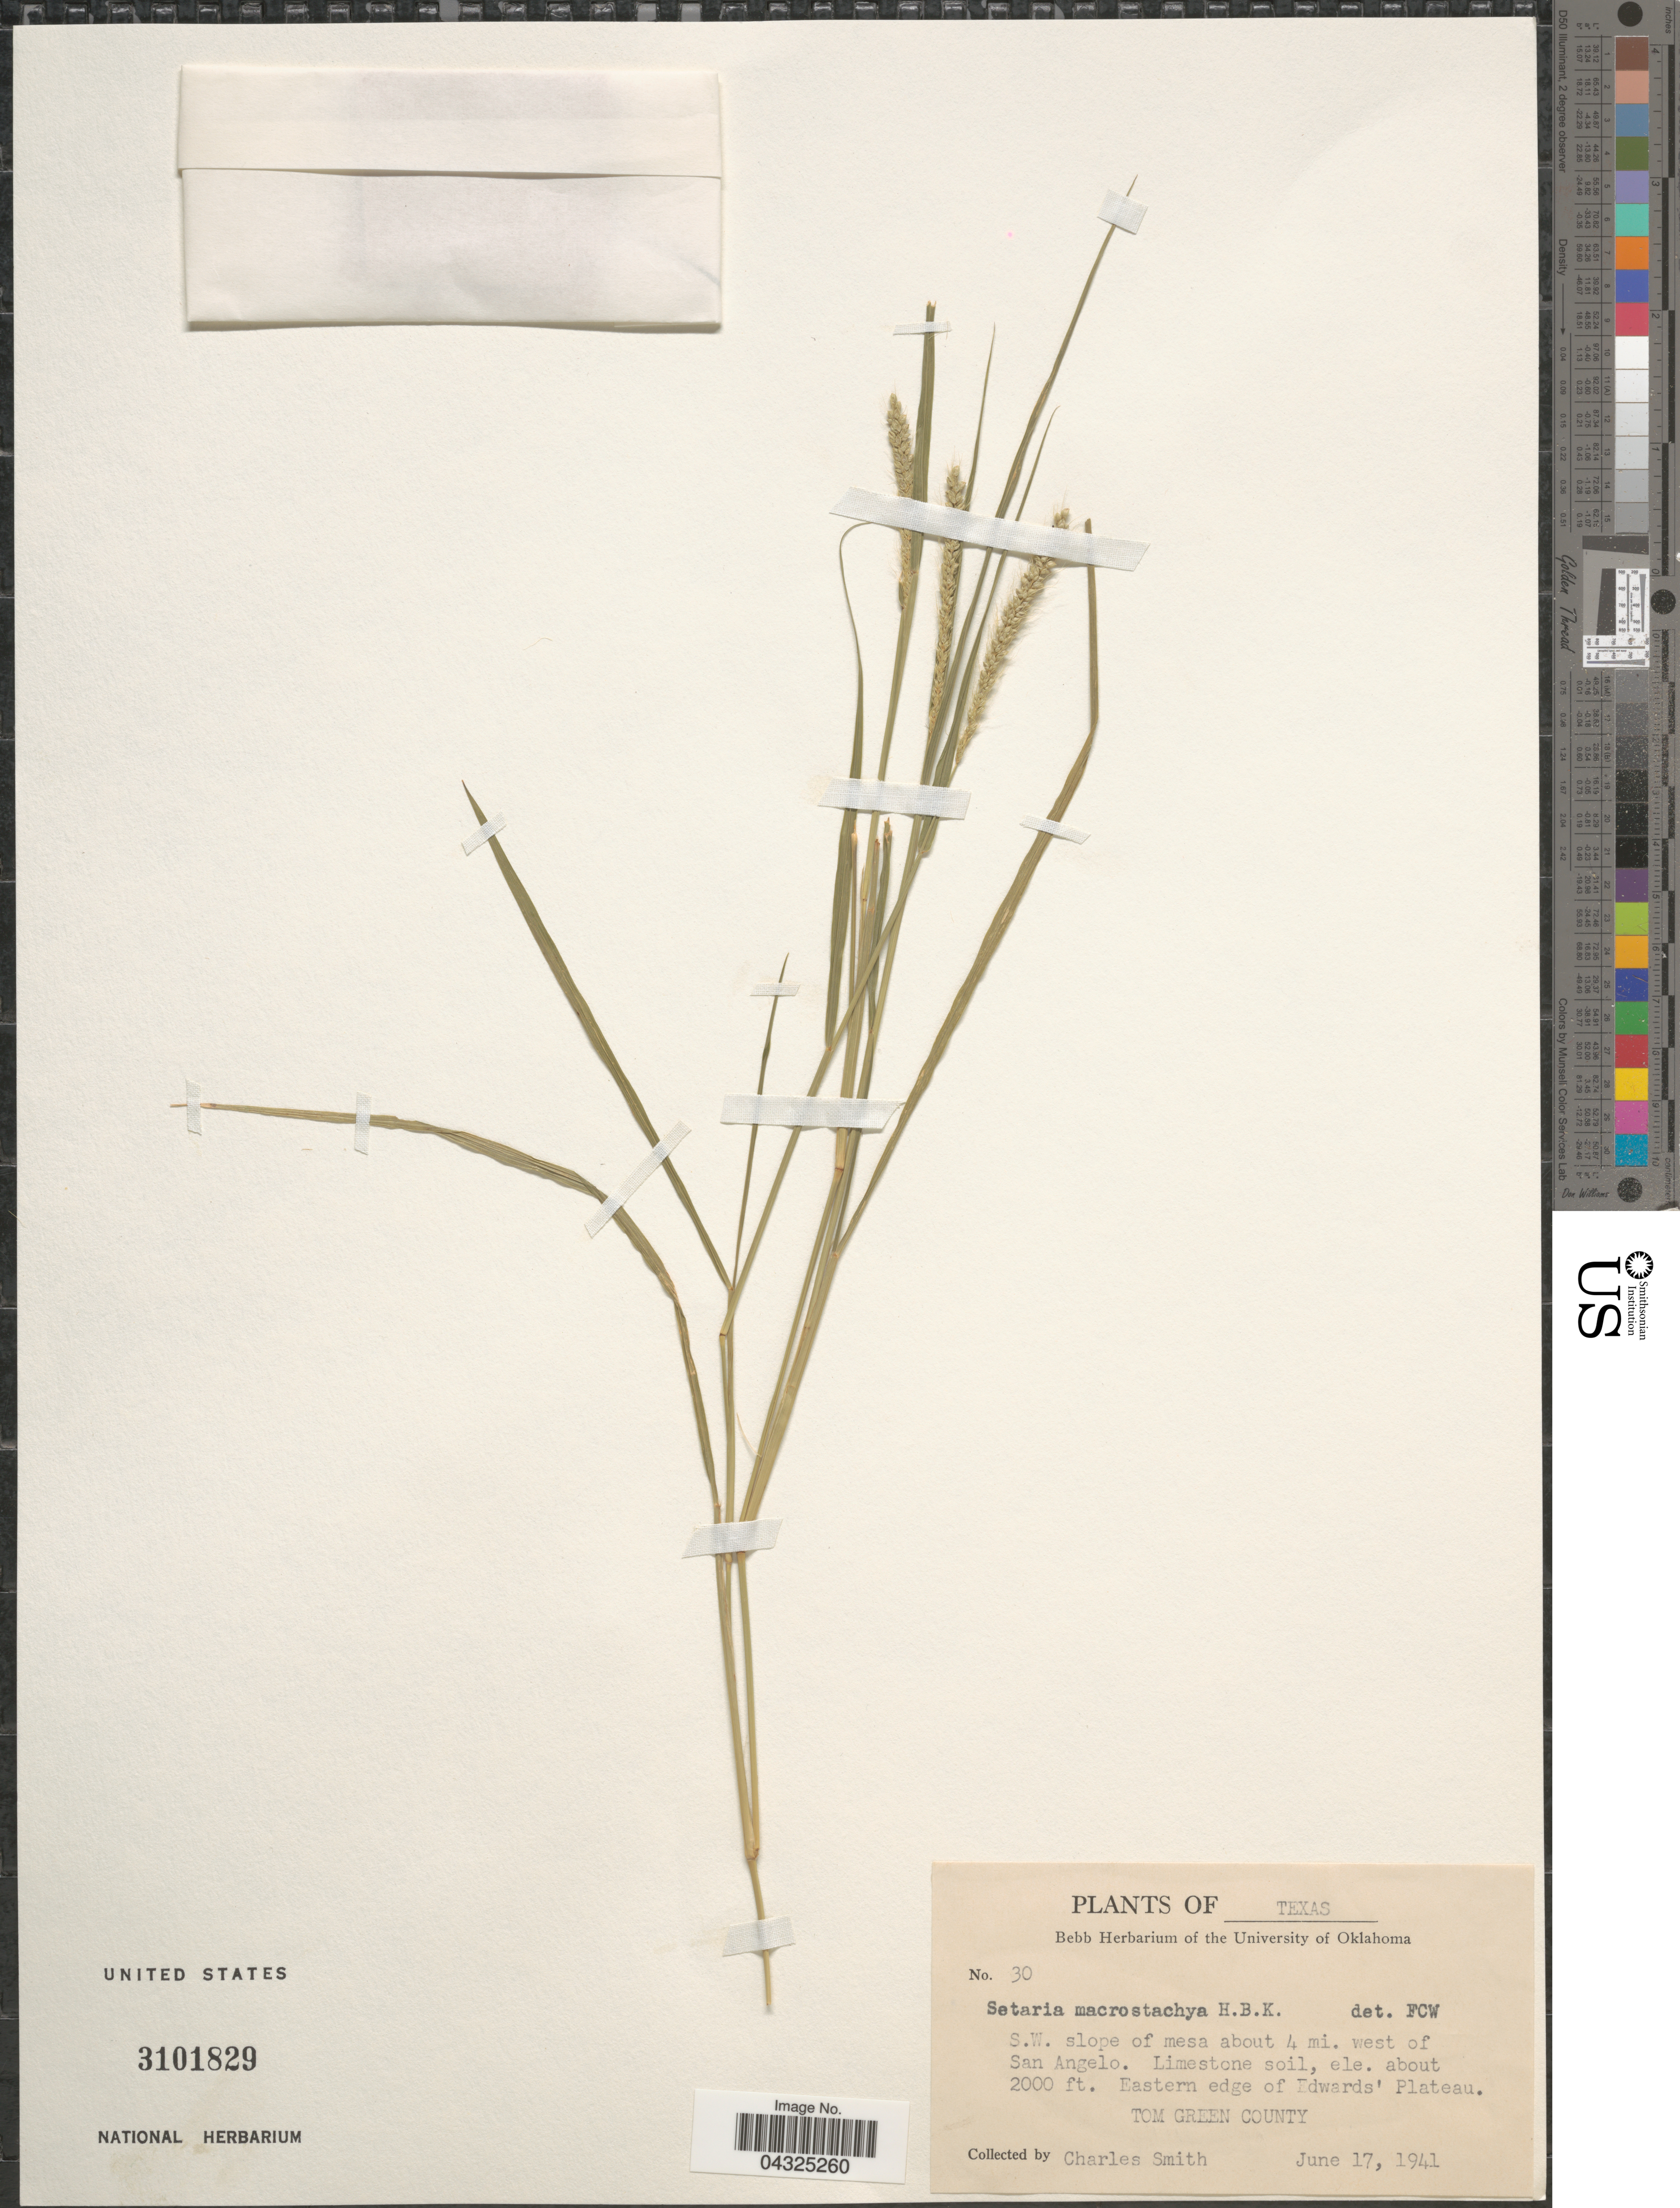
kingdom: Plantae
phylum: Tracheophyta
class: Liliopsida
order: Poales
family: Poaceae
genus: Setaria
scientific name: Setaria macrostachya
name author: Kunth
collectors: C. Smith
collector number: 30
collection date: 1941-06-17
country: United States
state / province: Texas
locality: S.W. slope of mesa about 4 mi. west of San Angelo. Limestone soil. Eastern edge of Edwards' Plateau. Tom Green County.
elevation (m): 610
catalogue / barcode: US 3101829